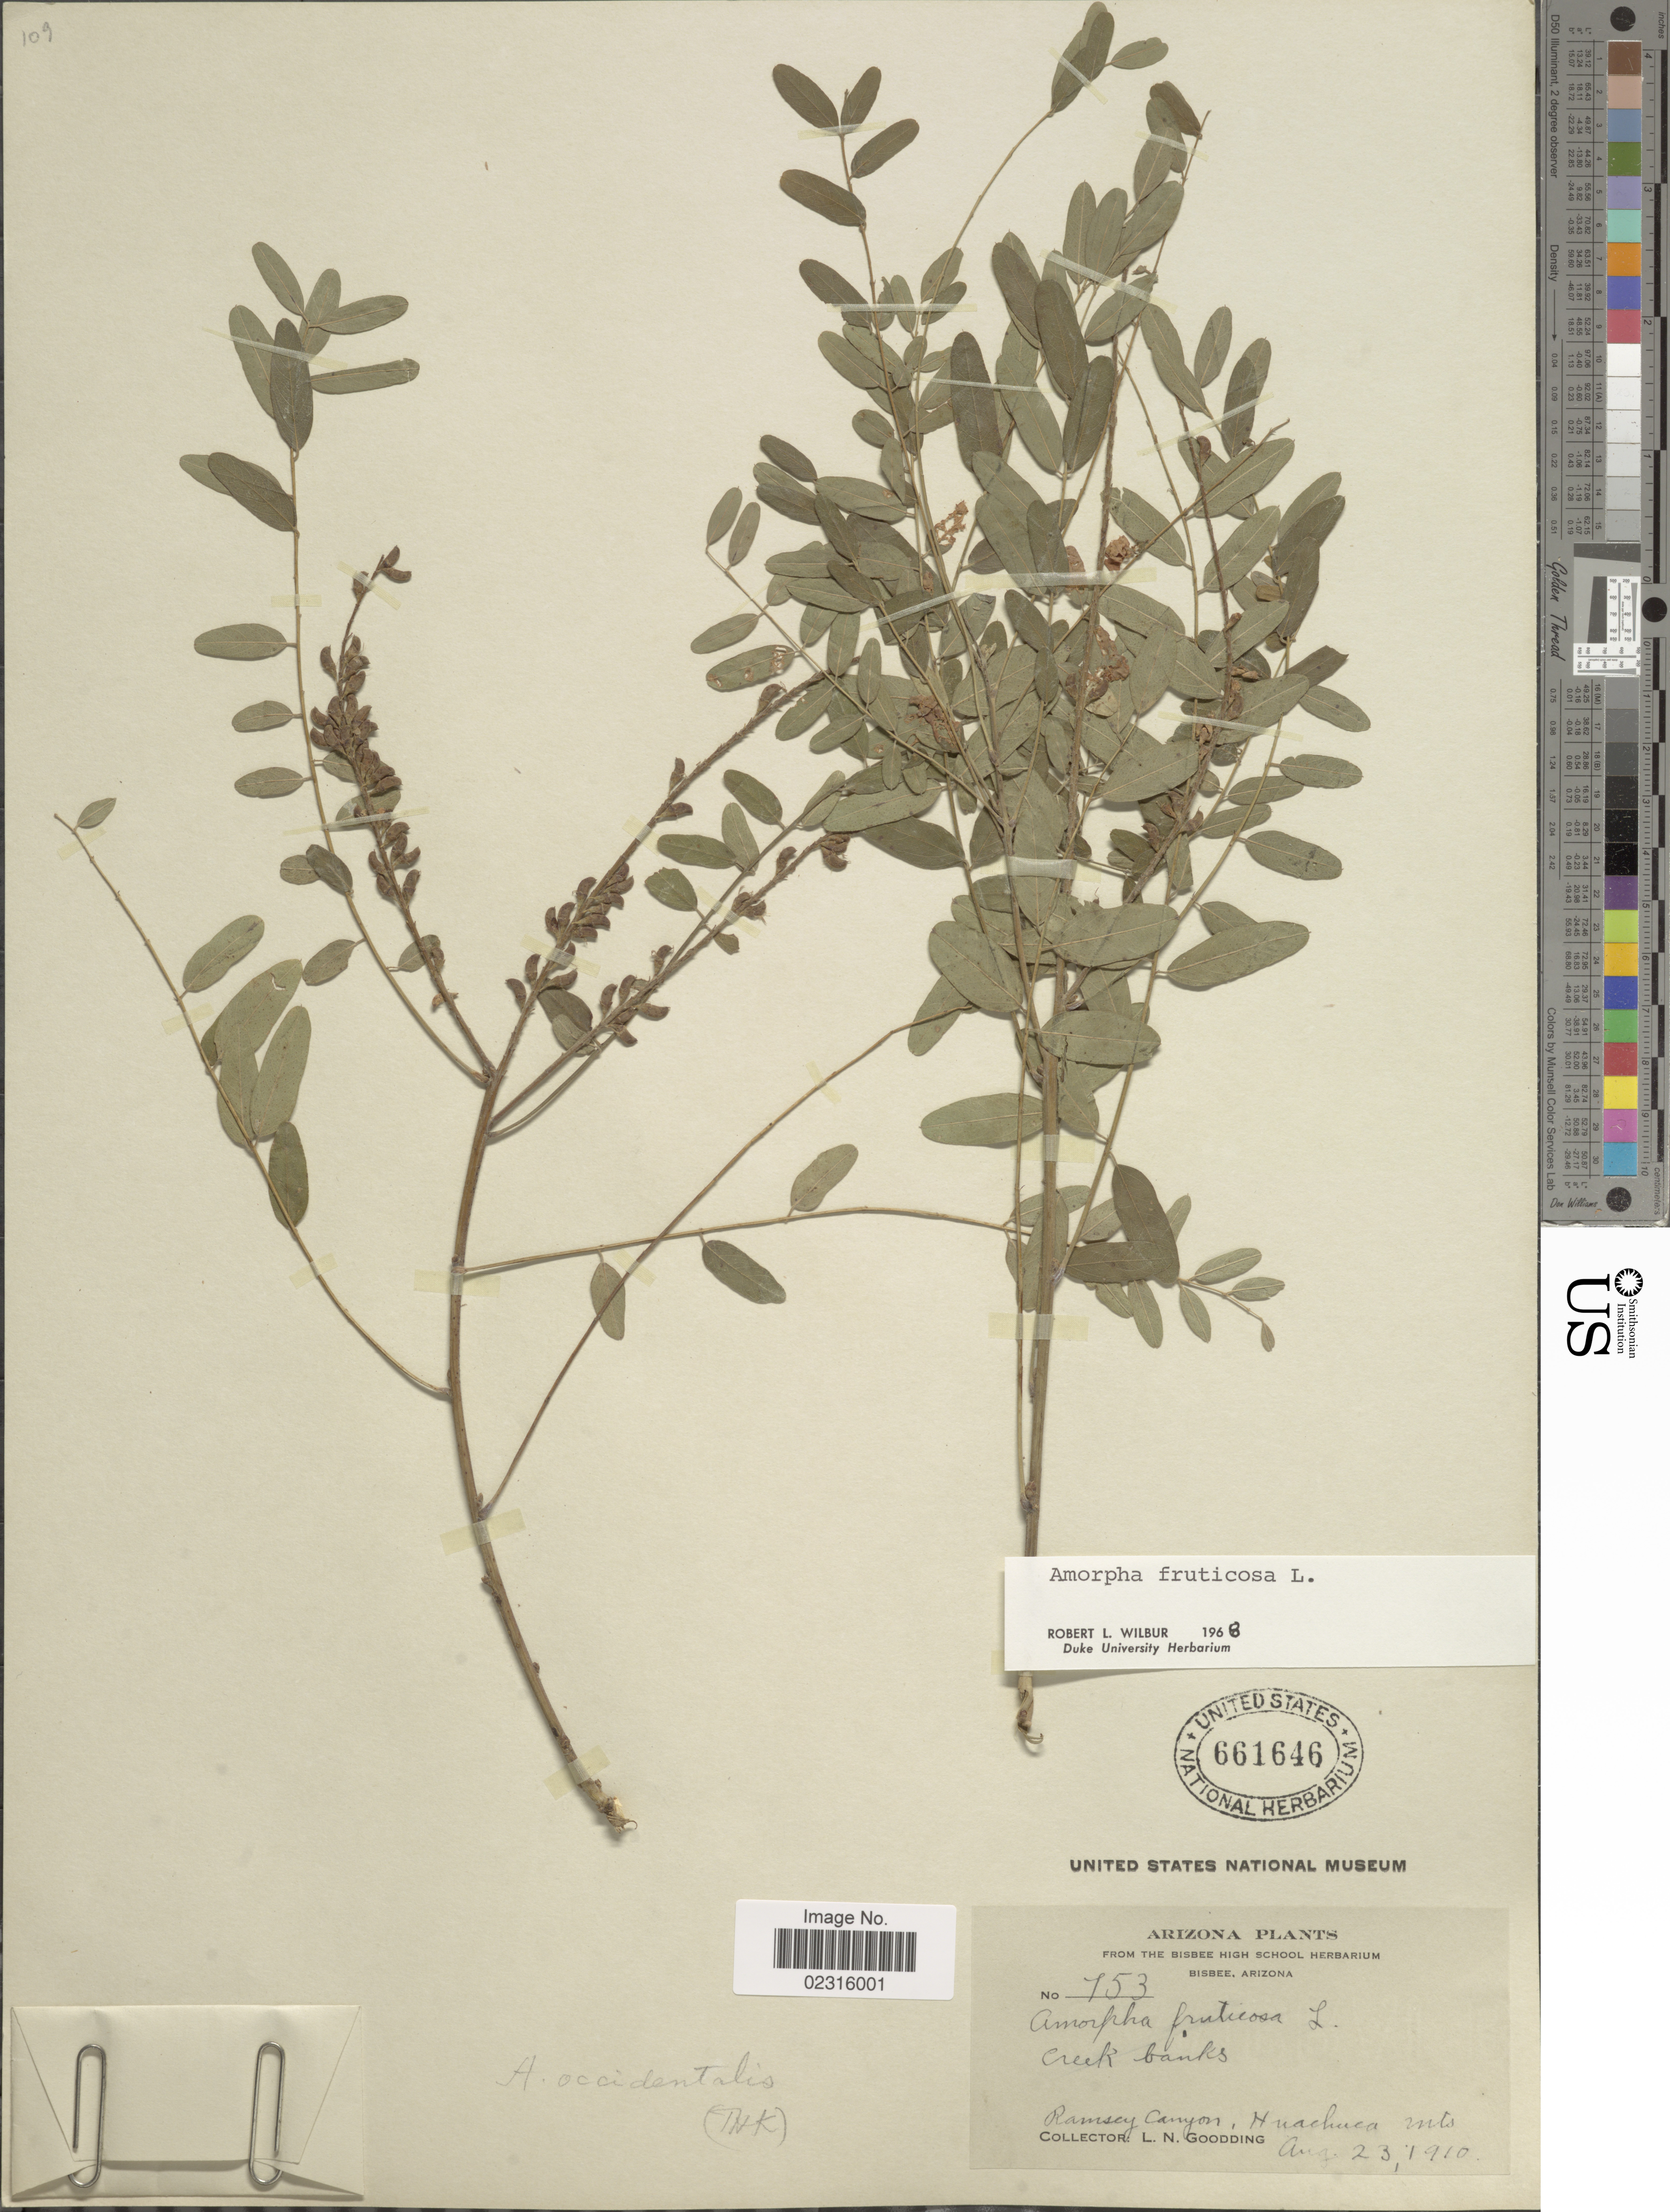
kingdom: Plantae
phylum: Tracheophyta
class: Magnoliopsida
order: Fabales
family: Fabaceae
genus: Amorpha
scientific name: Amorpha fruticosa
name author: L.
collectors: L. N. Goodding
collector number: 753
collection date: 1910-08-23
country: United States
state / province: Arizona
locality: Ramsey Canyon, Huachuca Mts.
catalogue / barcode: US 661646